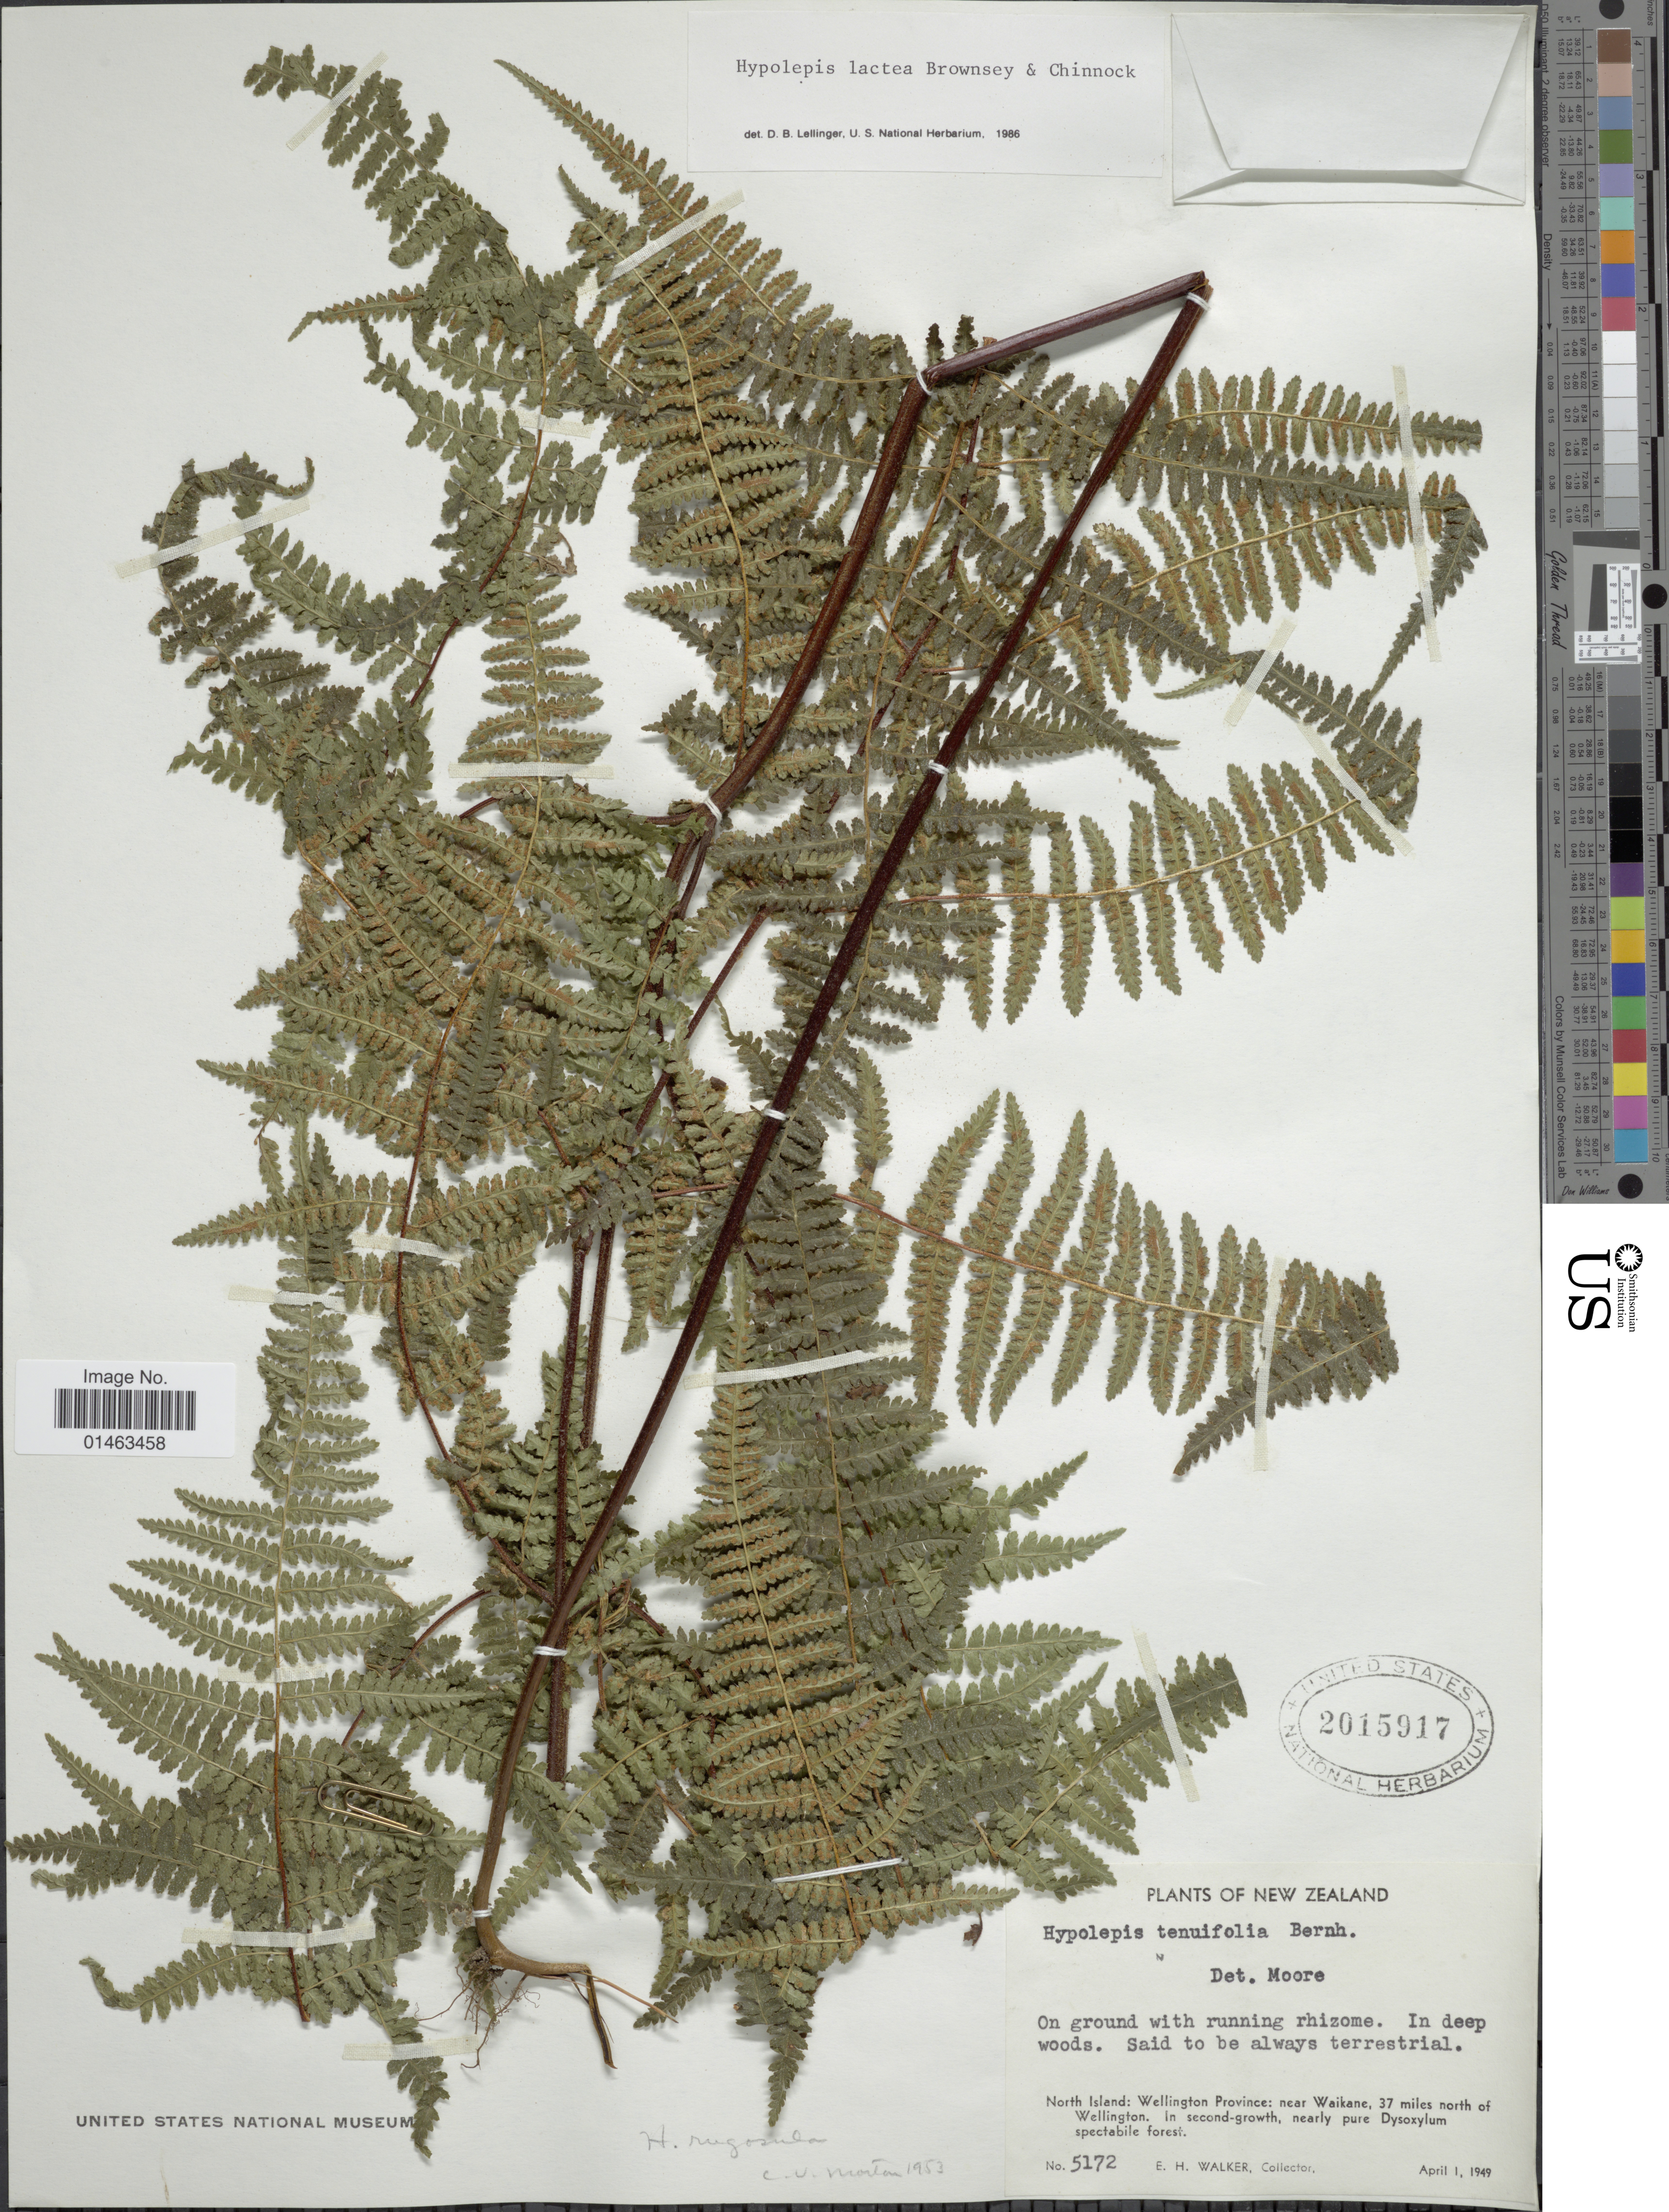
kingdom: Plantae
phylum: Tracheophyta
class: Polypodiopsida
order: Polypodiales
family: Dennstaedtiaceae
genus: Hypolepis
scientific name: Hypolepis lactea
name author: Brownsey & Chinnock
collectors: E. H. Walker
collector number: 5172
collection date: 1949-04-01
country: New Zealand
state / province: Wellington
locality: North Island: Wellington Province: near Waikane, 37 miles north of Wellington.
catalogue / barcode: US 2015917